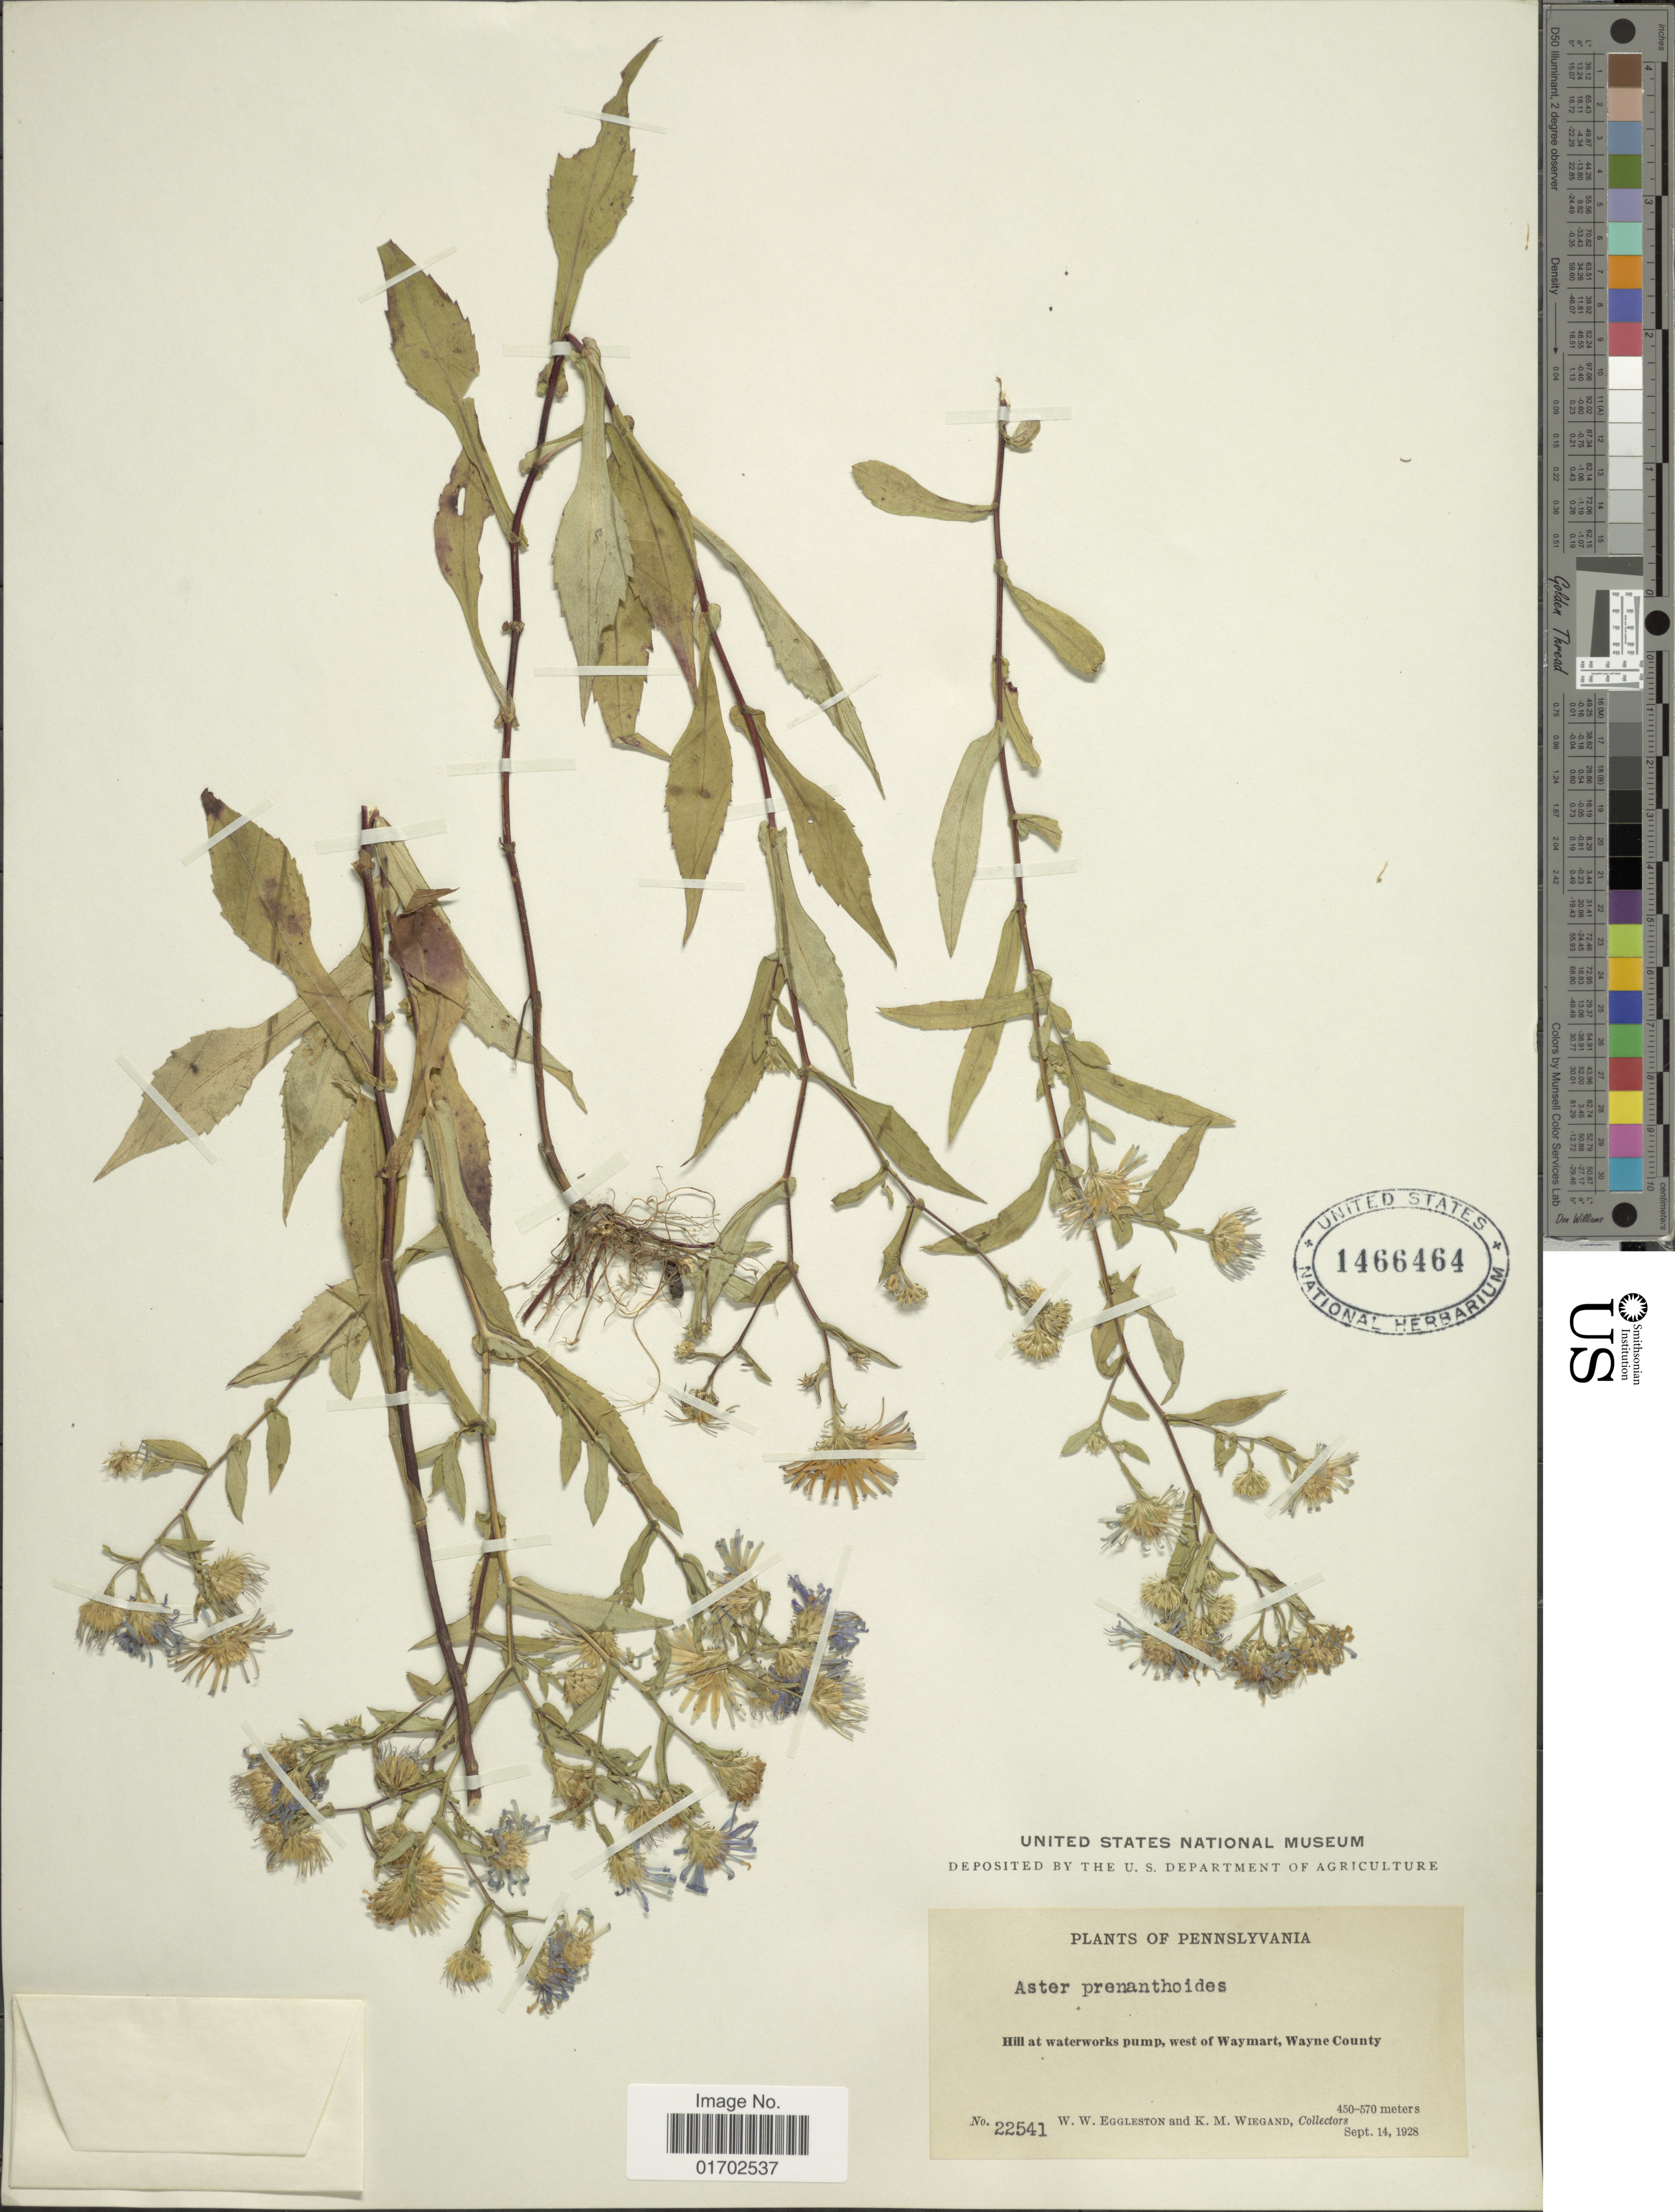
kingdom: Plantae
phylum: Tracheophyta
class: Magnoliopsida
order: Asterales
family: Asteraceae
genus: Symphyotrichum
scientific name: Symphyotrichum prenanthoides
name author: (Muhl. ex Willd.) G.L. Nesom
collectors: W. W. Eggleston & K. M. Wiegand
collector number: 22541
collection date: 1928-09-14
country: United States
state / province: Pennsylvania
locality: Pennsylvania. Hill at waterworks pump, west of Waymart, Wayne County.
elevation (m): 450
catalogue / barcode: US 1466464